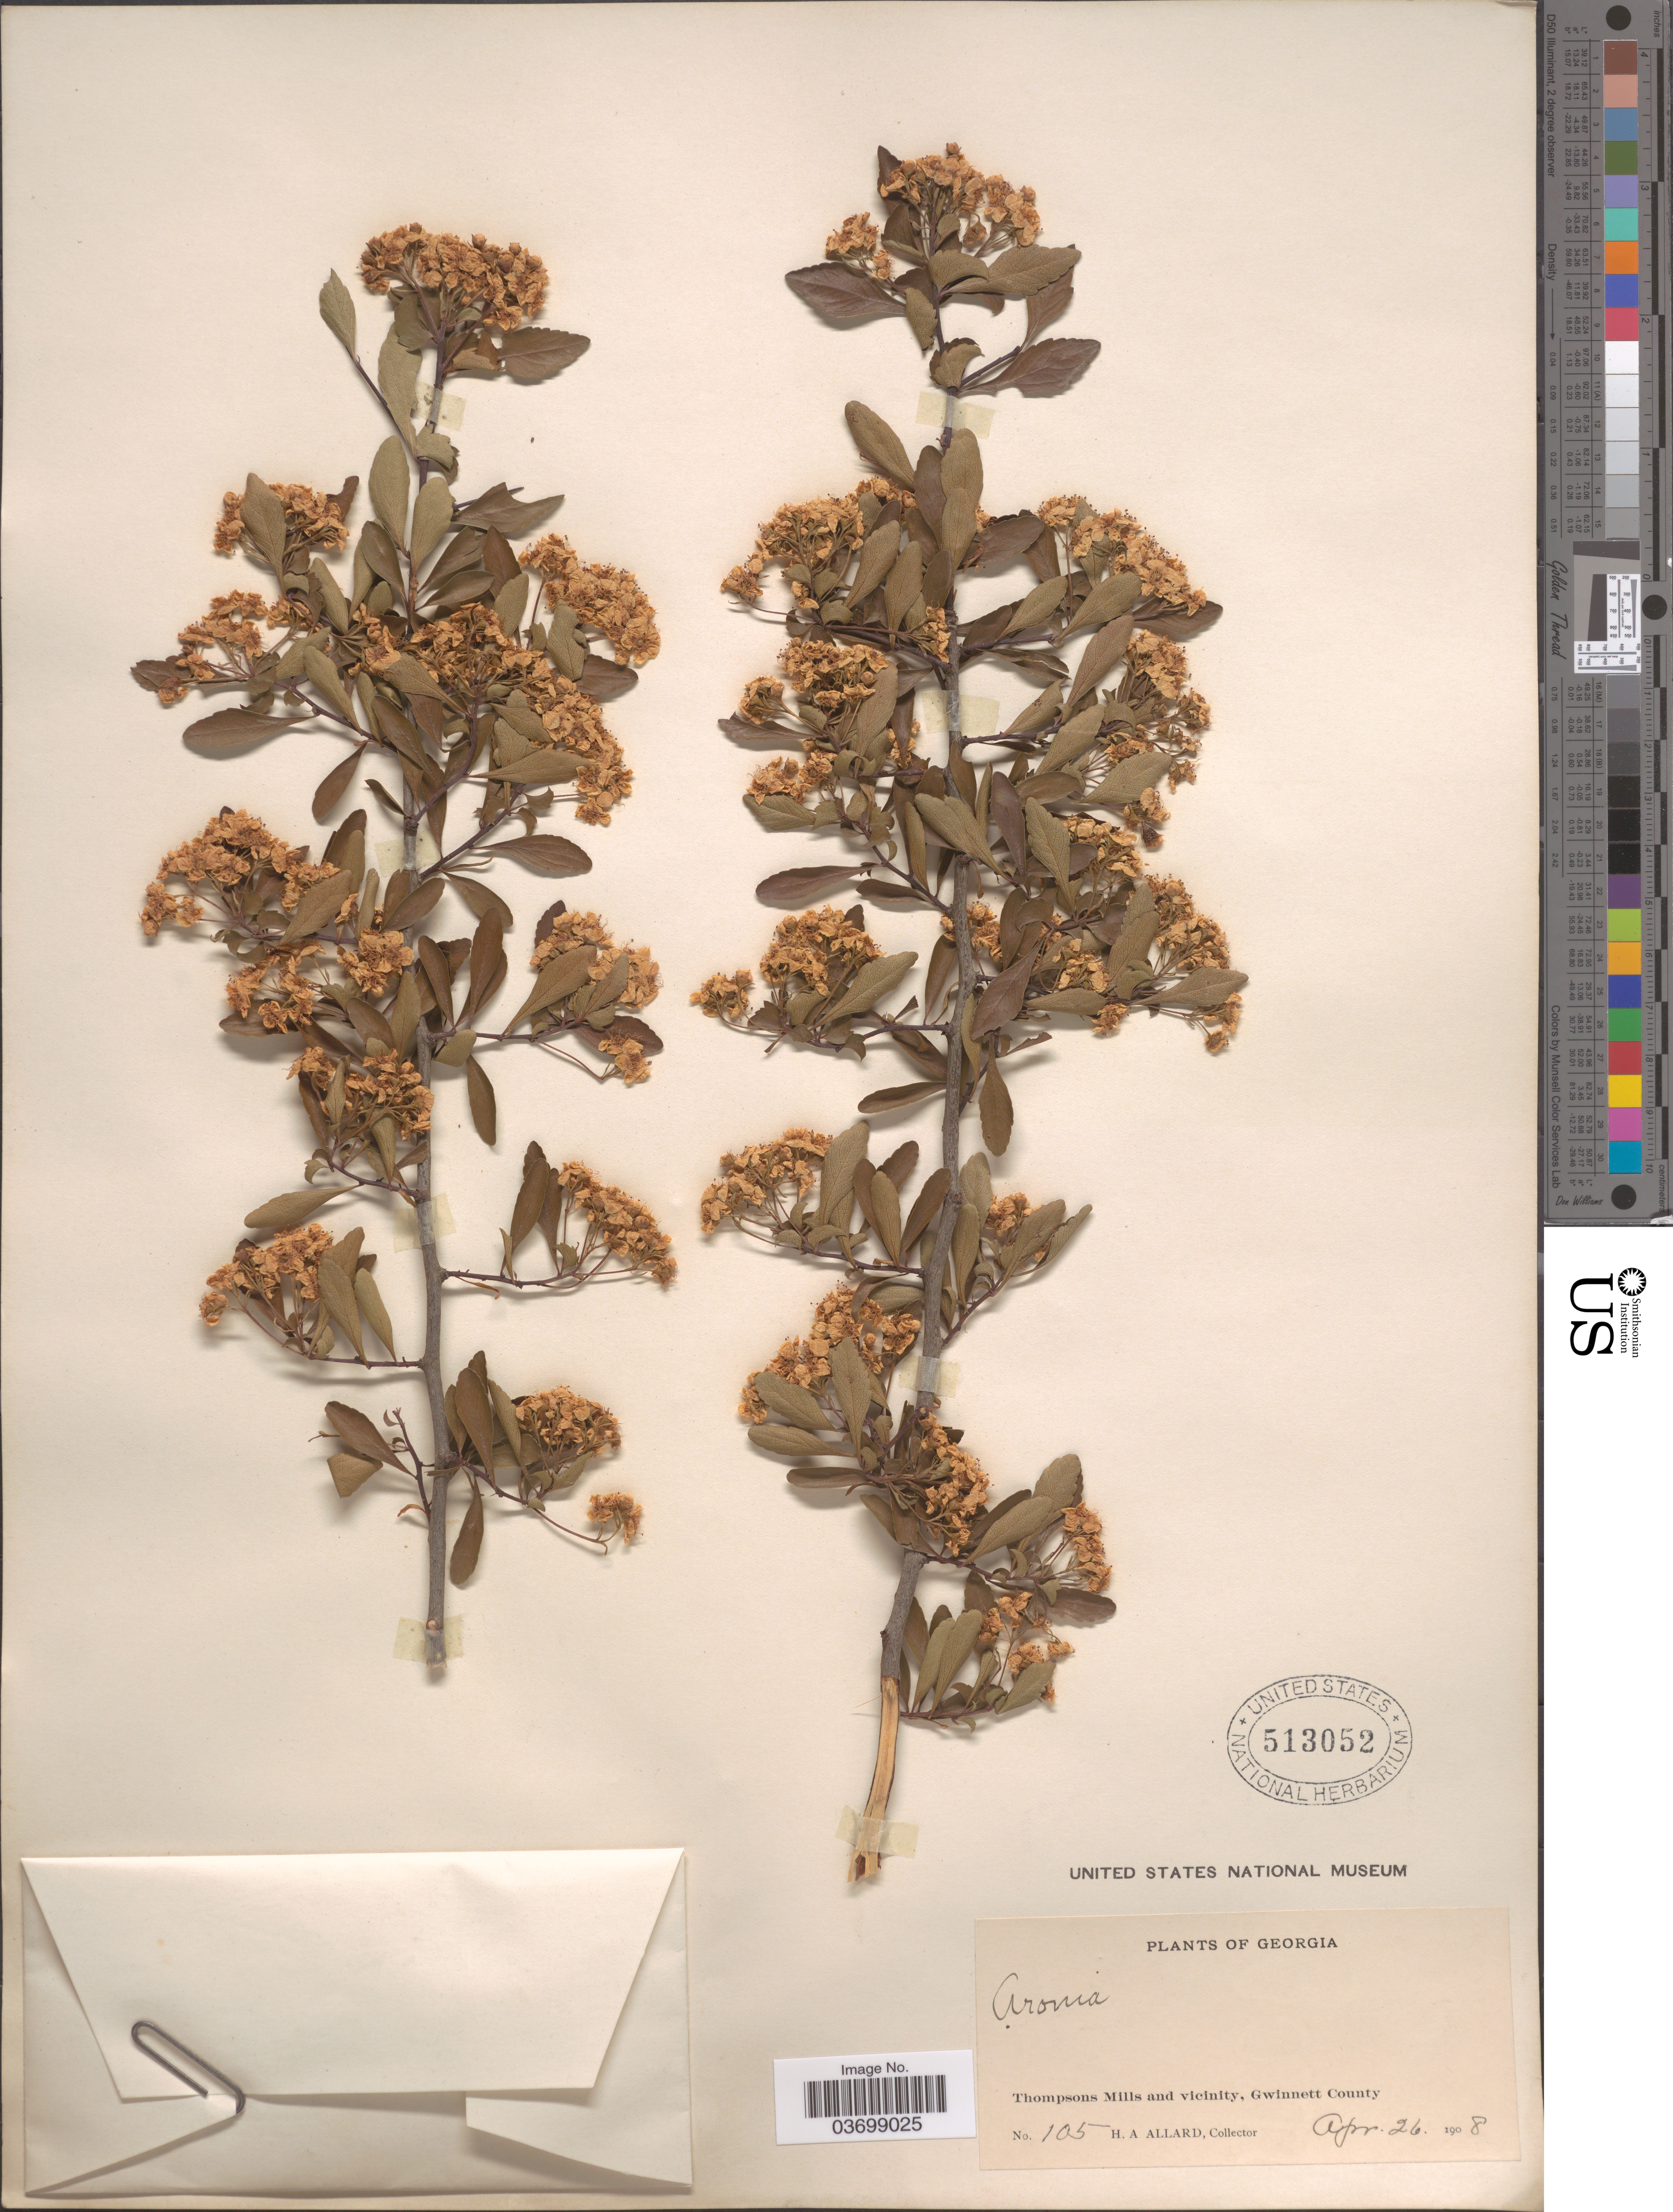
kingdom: Plantae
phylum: Tracheophyta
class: Magnoliopsida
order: Rosales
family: Rosaceae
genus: Aronia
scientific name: Aronia sp.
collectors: H. A. Allard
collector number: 105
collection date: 1908-04-26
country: United States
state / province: Georgia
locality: Thompsons Mills and vicinity, Gwinnett County.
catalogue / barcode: US 513052